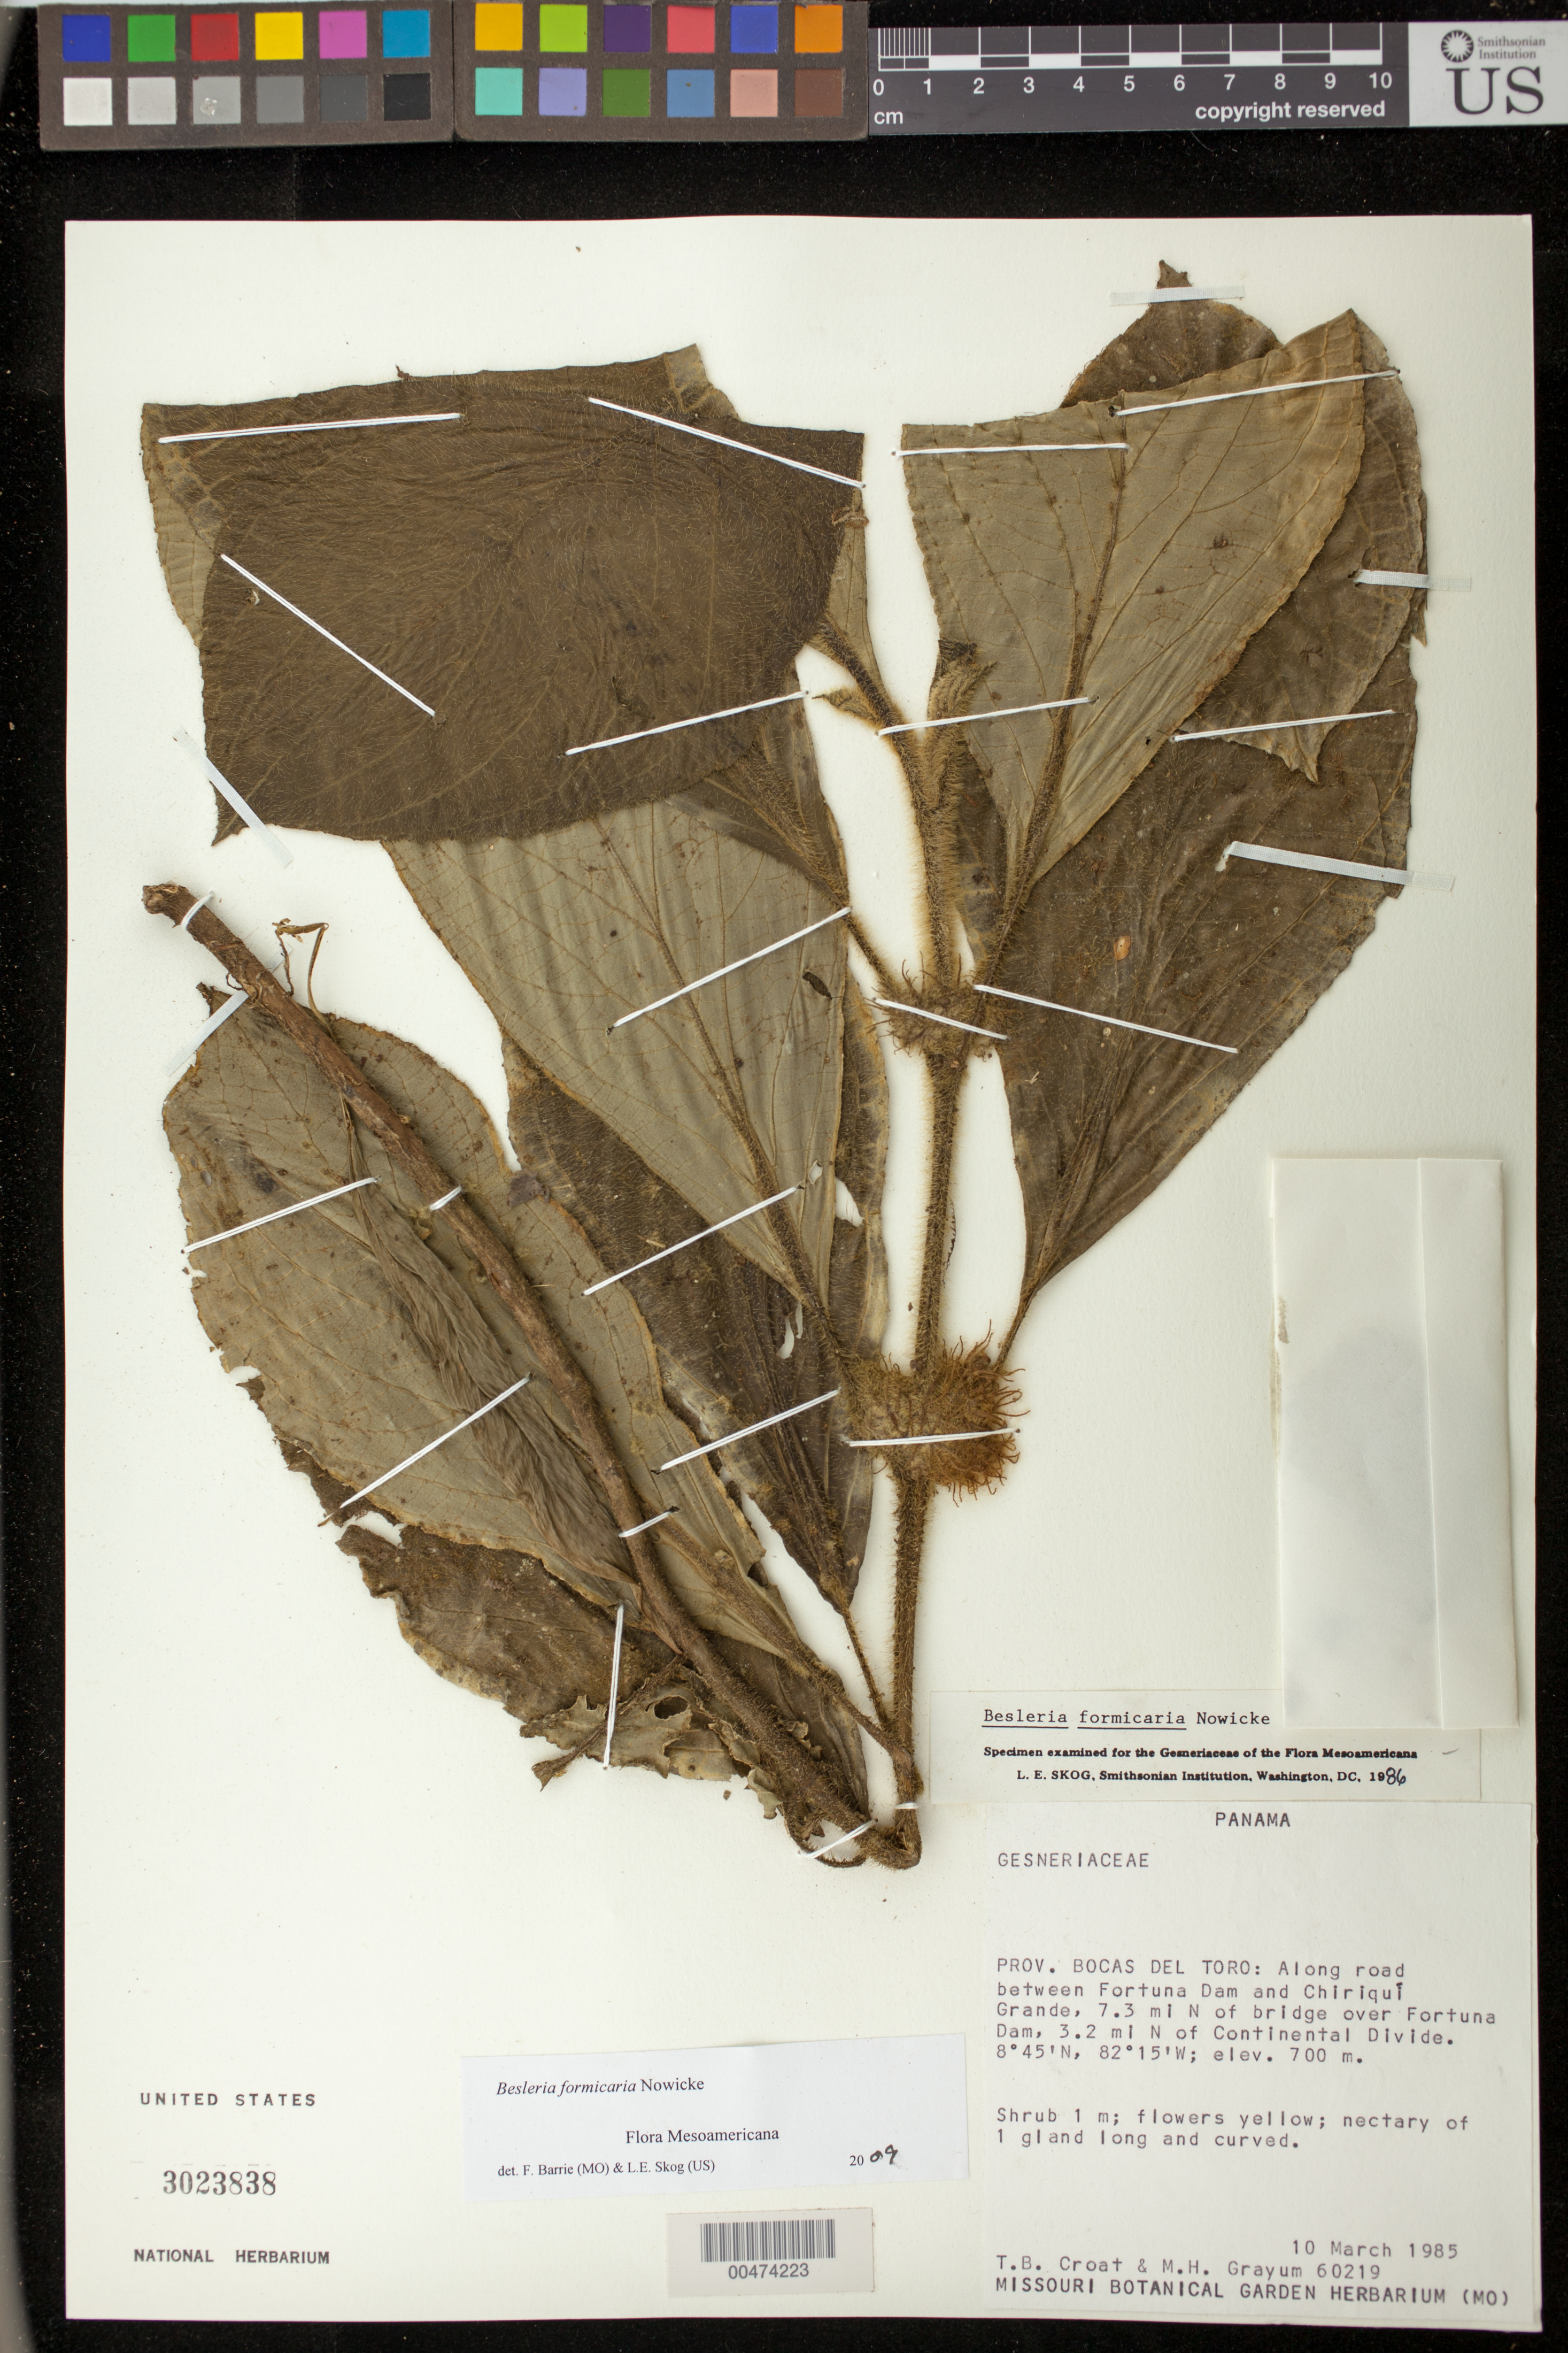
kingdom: Plantae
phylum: Tracheophyta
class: Magnoliopsida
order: Lamiales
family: Gesneriaceae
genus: Besleria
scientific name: Besleria formicaria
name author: Nowicke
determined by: Skog, Laurence E.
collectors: T. B. Croat & M. H. Grayum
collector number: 60219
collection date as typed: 10 Mar 1985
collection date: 1985-03-10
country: Panama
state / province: Bocas del Toro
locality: Along road between Fortuna Dam and Chiriquí Grande, 7.3 mi N of bridge over Fortuna Dam, 3.2 mi N of Continental Divide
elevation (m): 700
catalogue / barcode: US 3023838